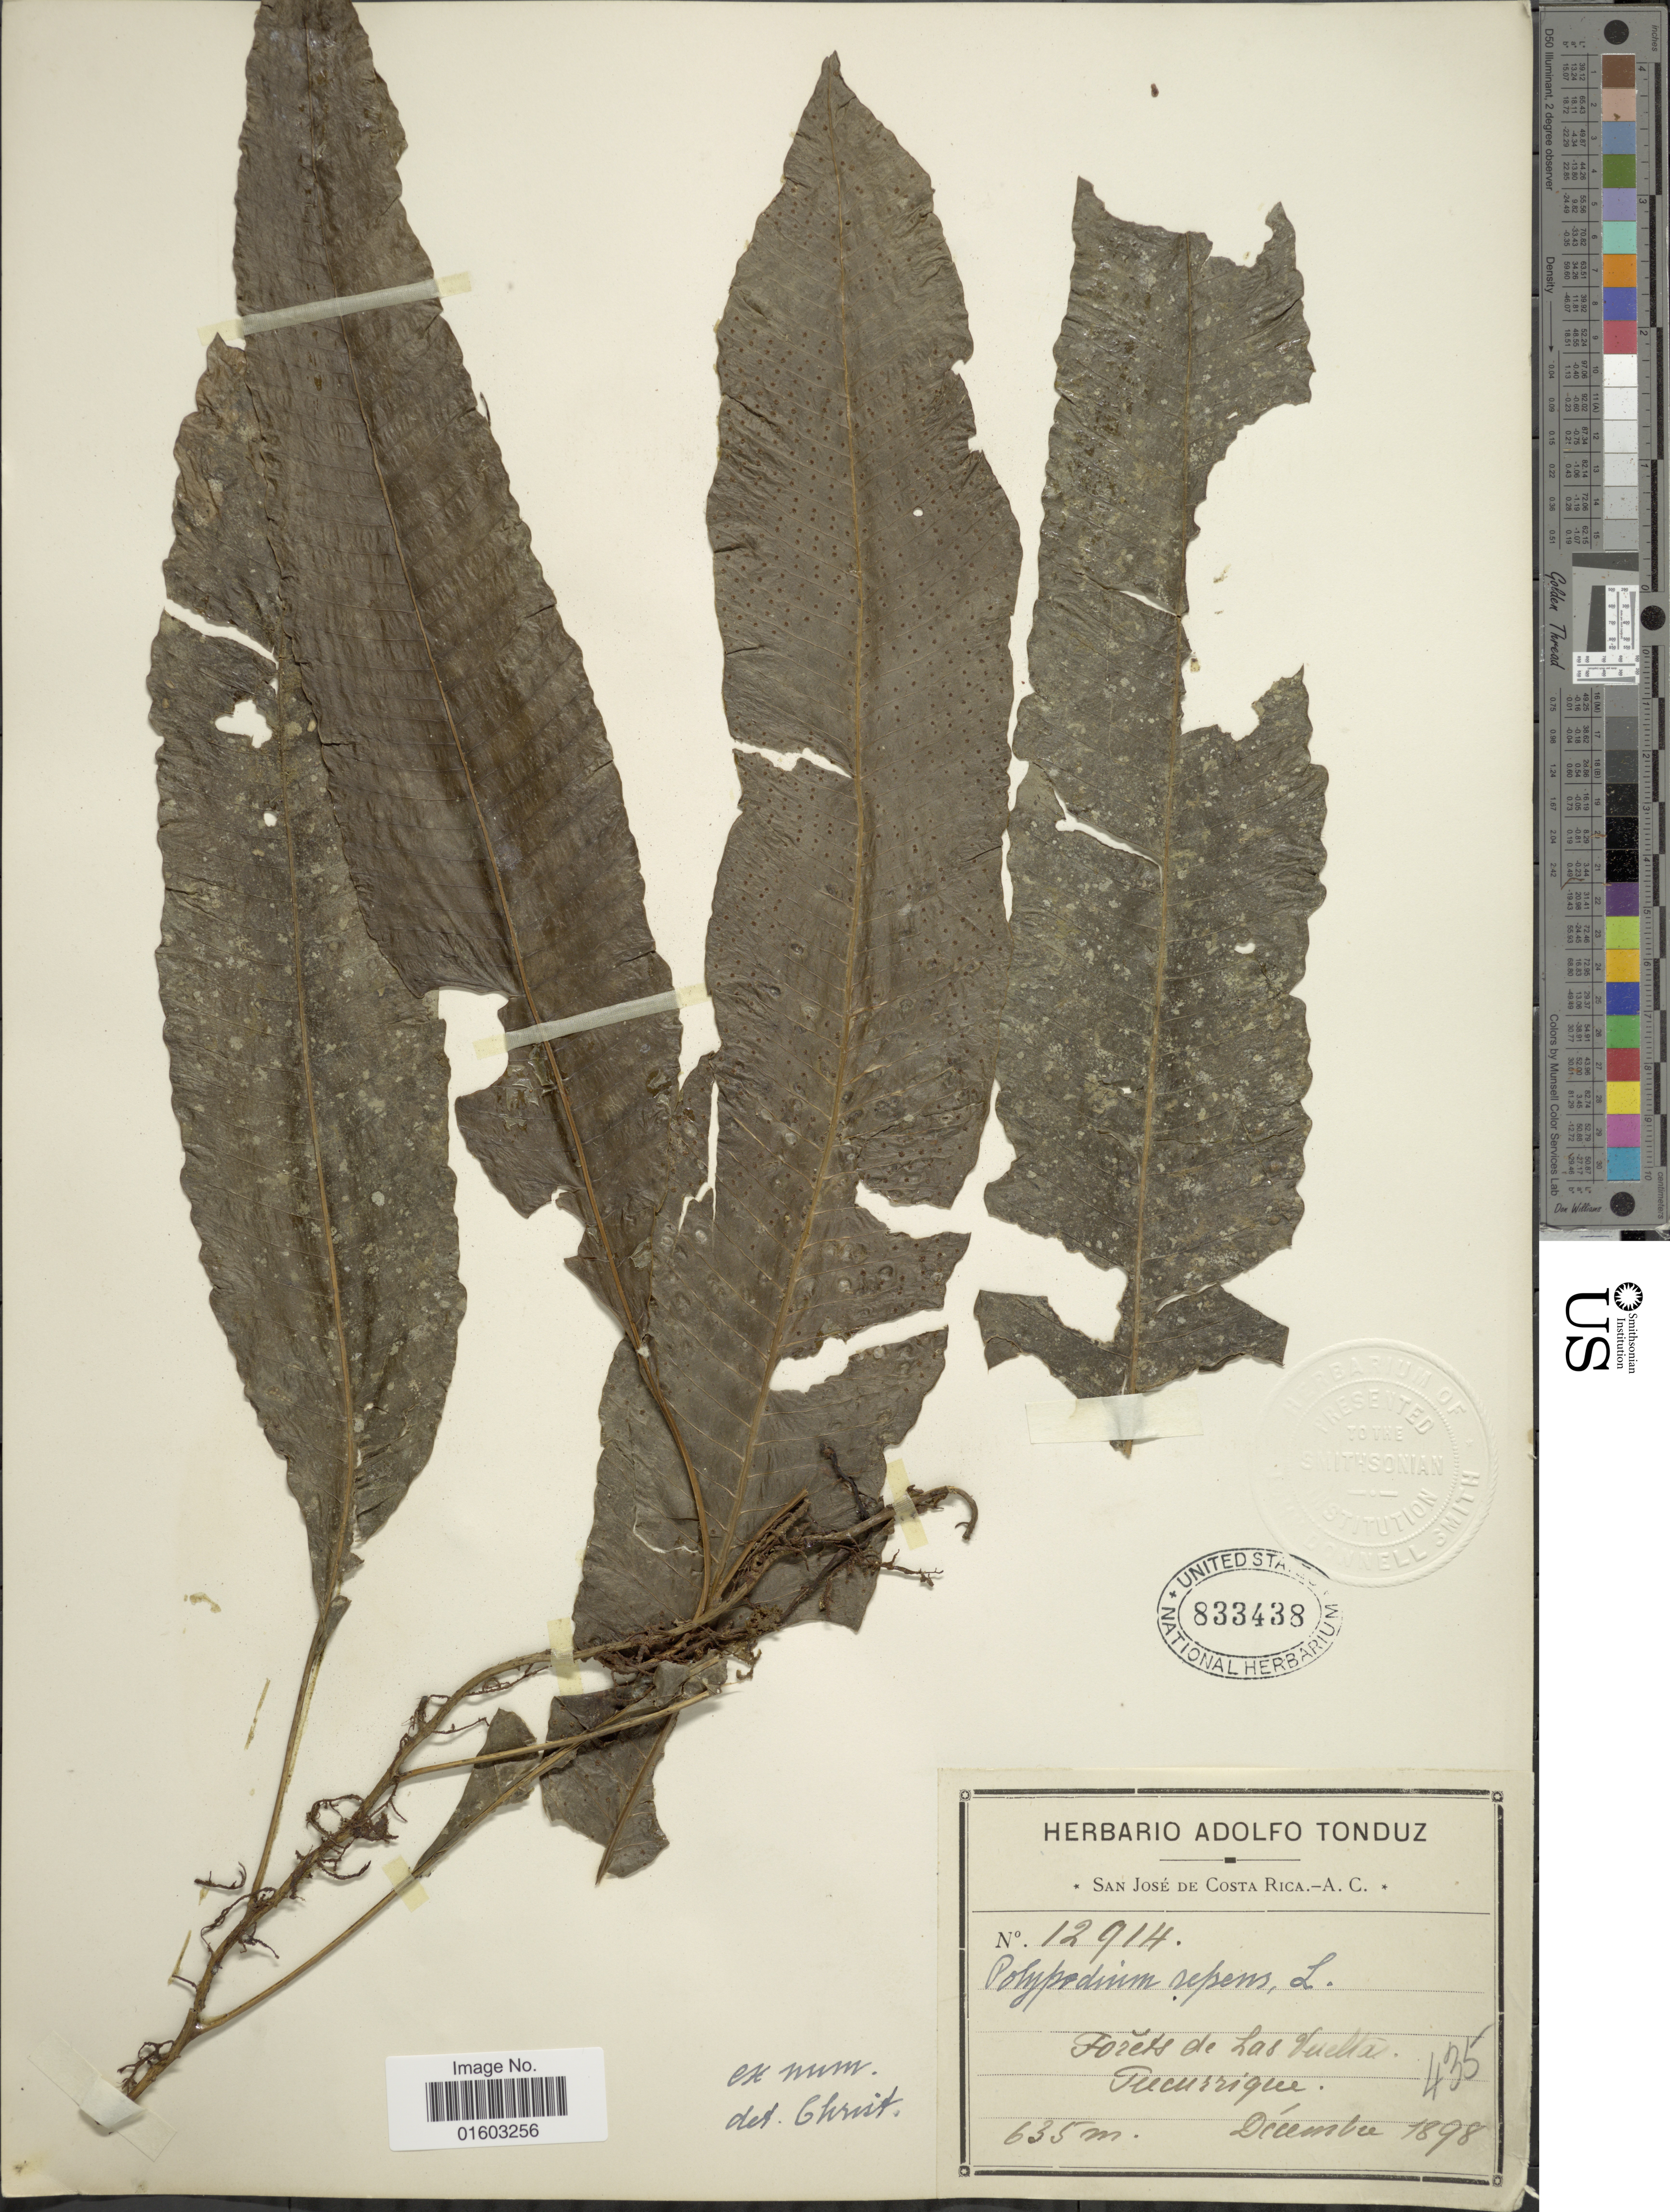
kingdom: Plantae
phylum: Tracheophyta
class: Polypodiopsida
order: Polypodiales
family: Polypodiaceae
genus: Campyloneurum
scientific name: Campyloneurum repens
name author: (Aubl.) C. Presl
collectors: ex Herb. Adolfo Tonduz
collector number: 12914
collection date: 1898-12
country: Costa Rica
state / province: San José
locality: Forets de Las Vuella. Tucurique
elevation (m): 635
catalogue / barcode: US 833438